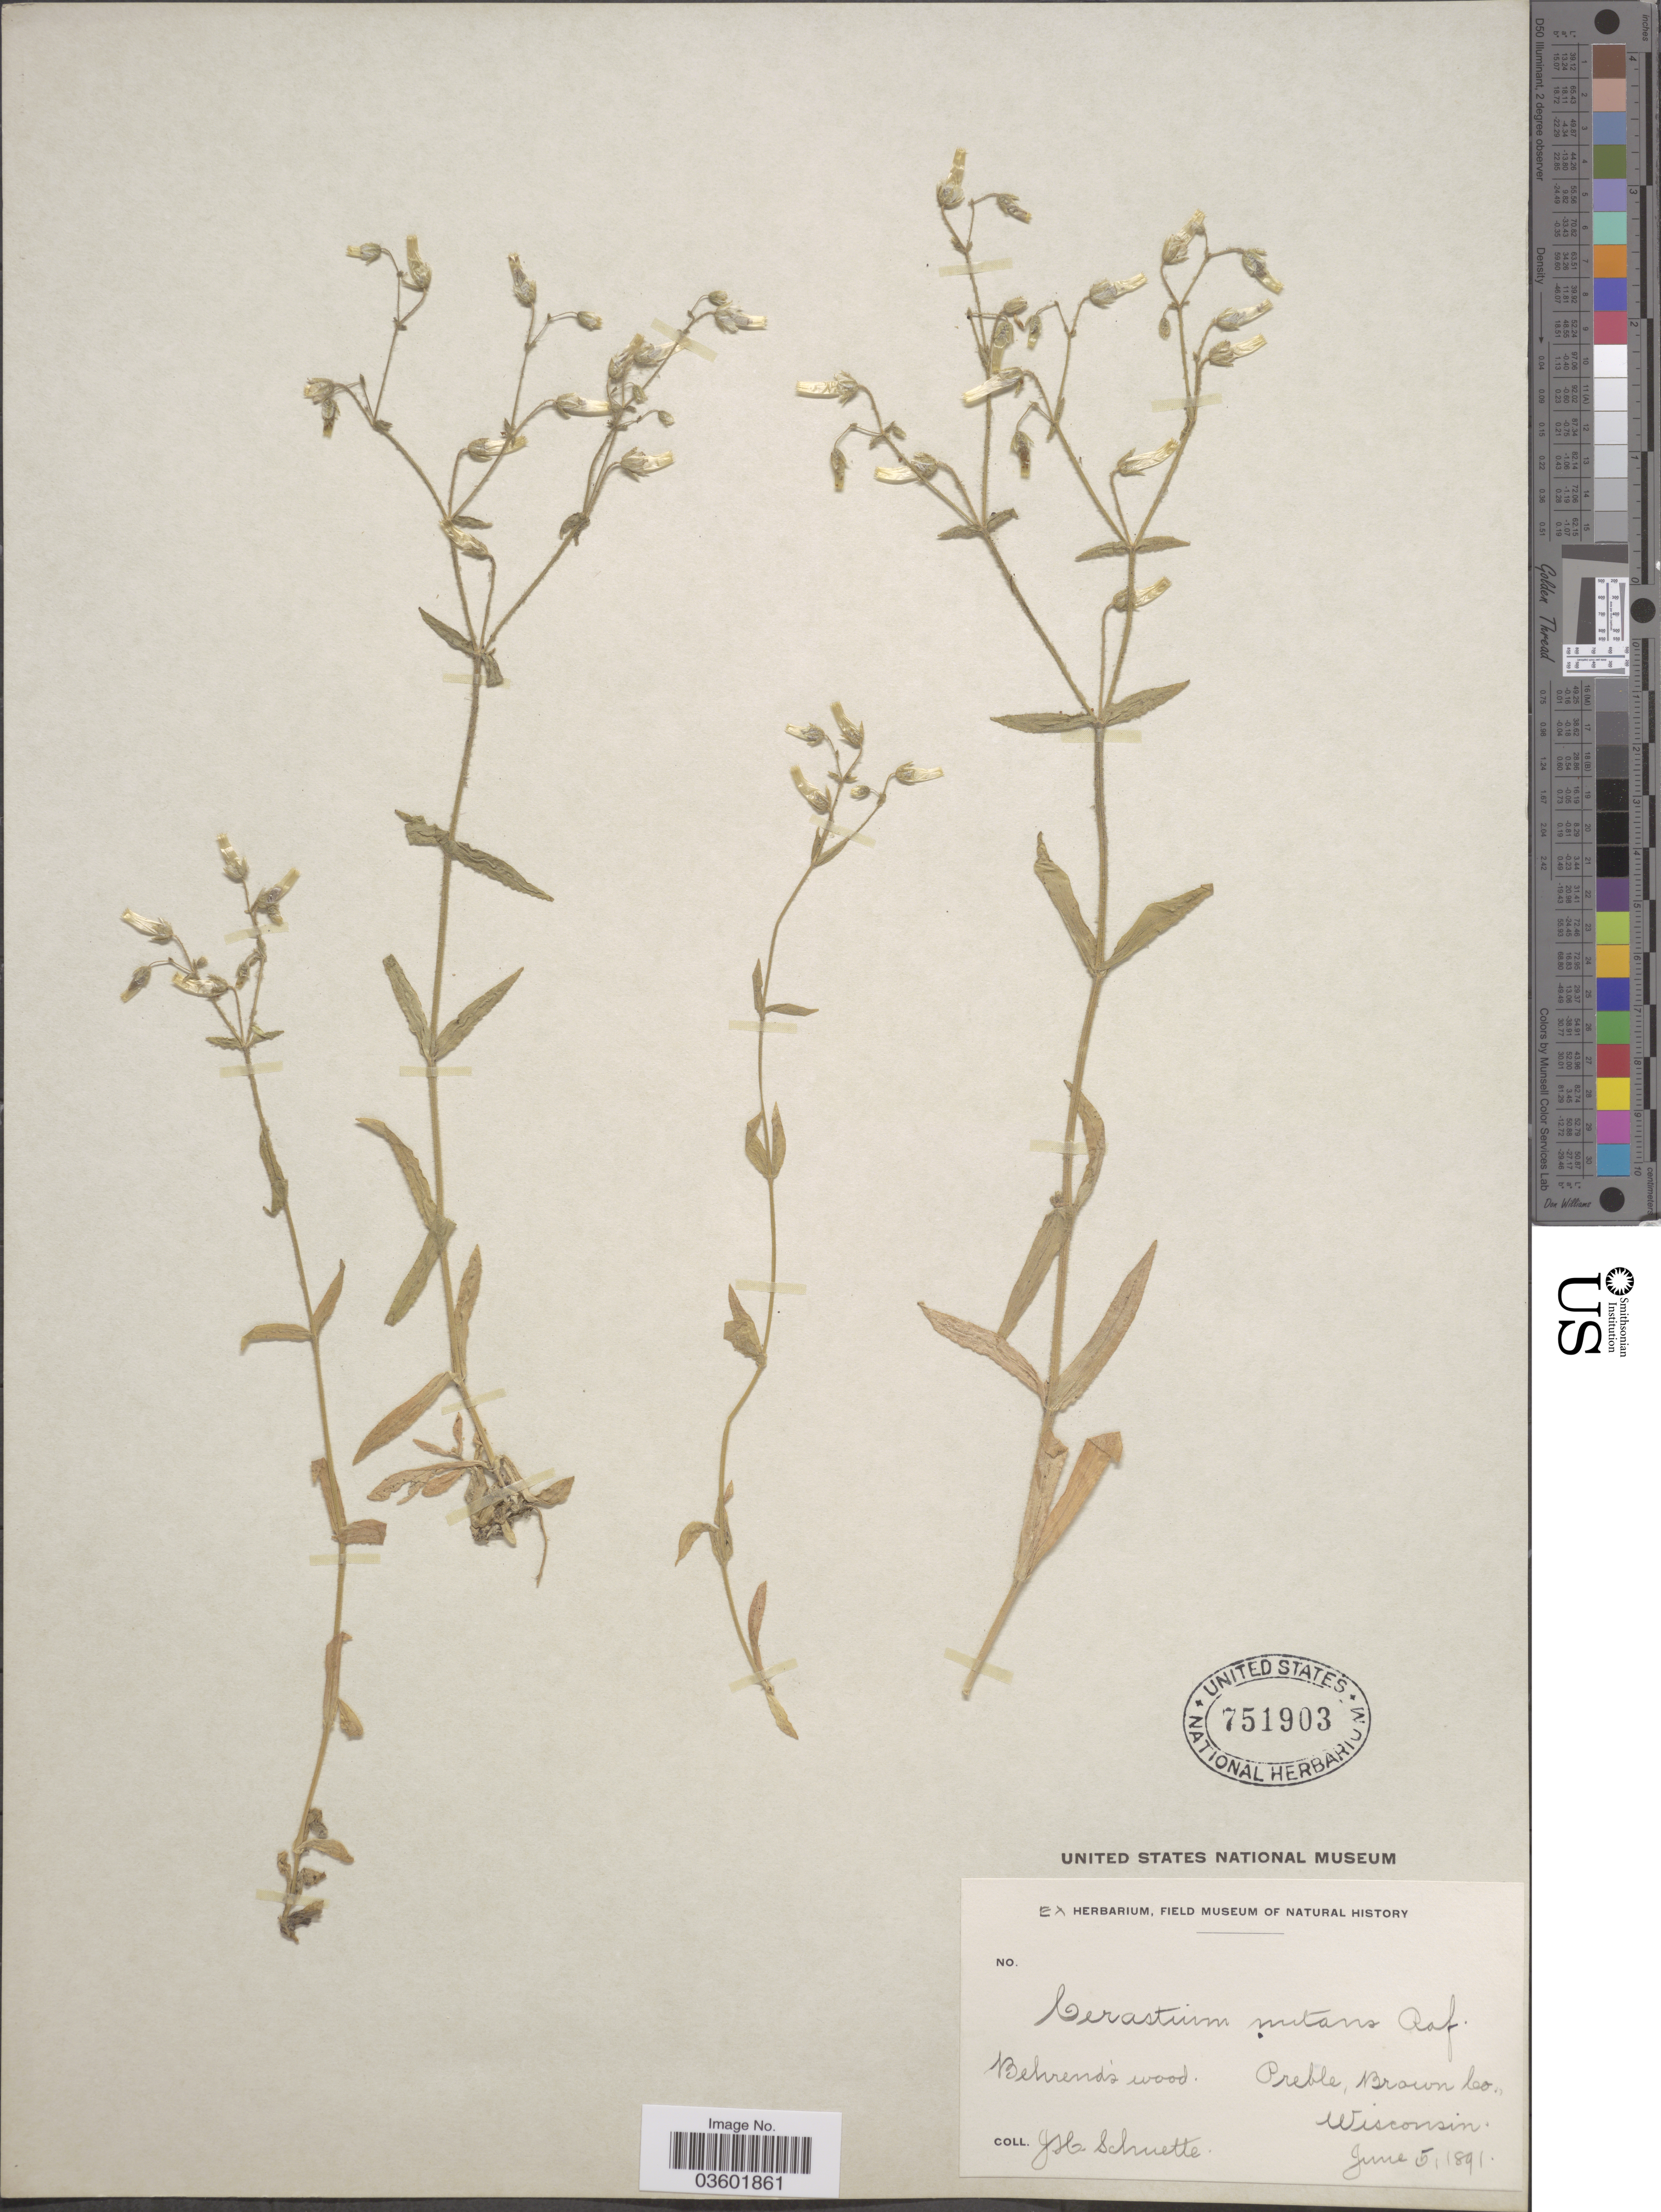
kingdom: Plantae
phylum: Tracheophyta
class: Magnoliopsida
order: Caryophyllales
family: Caryophyllaceae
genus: Cerastium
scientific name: Cerastium nutans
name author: Raf.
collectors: J. H. Schuette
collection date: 1891-06-05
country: United States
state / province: Wisconsin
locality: Behrend's wood. Preble, Brown Co.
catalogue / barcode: US 751903